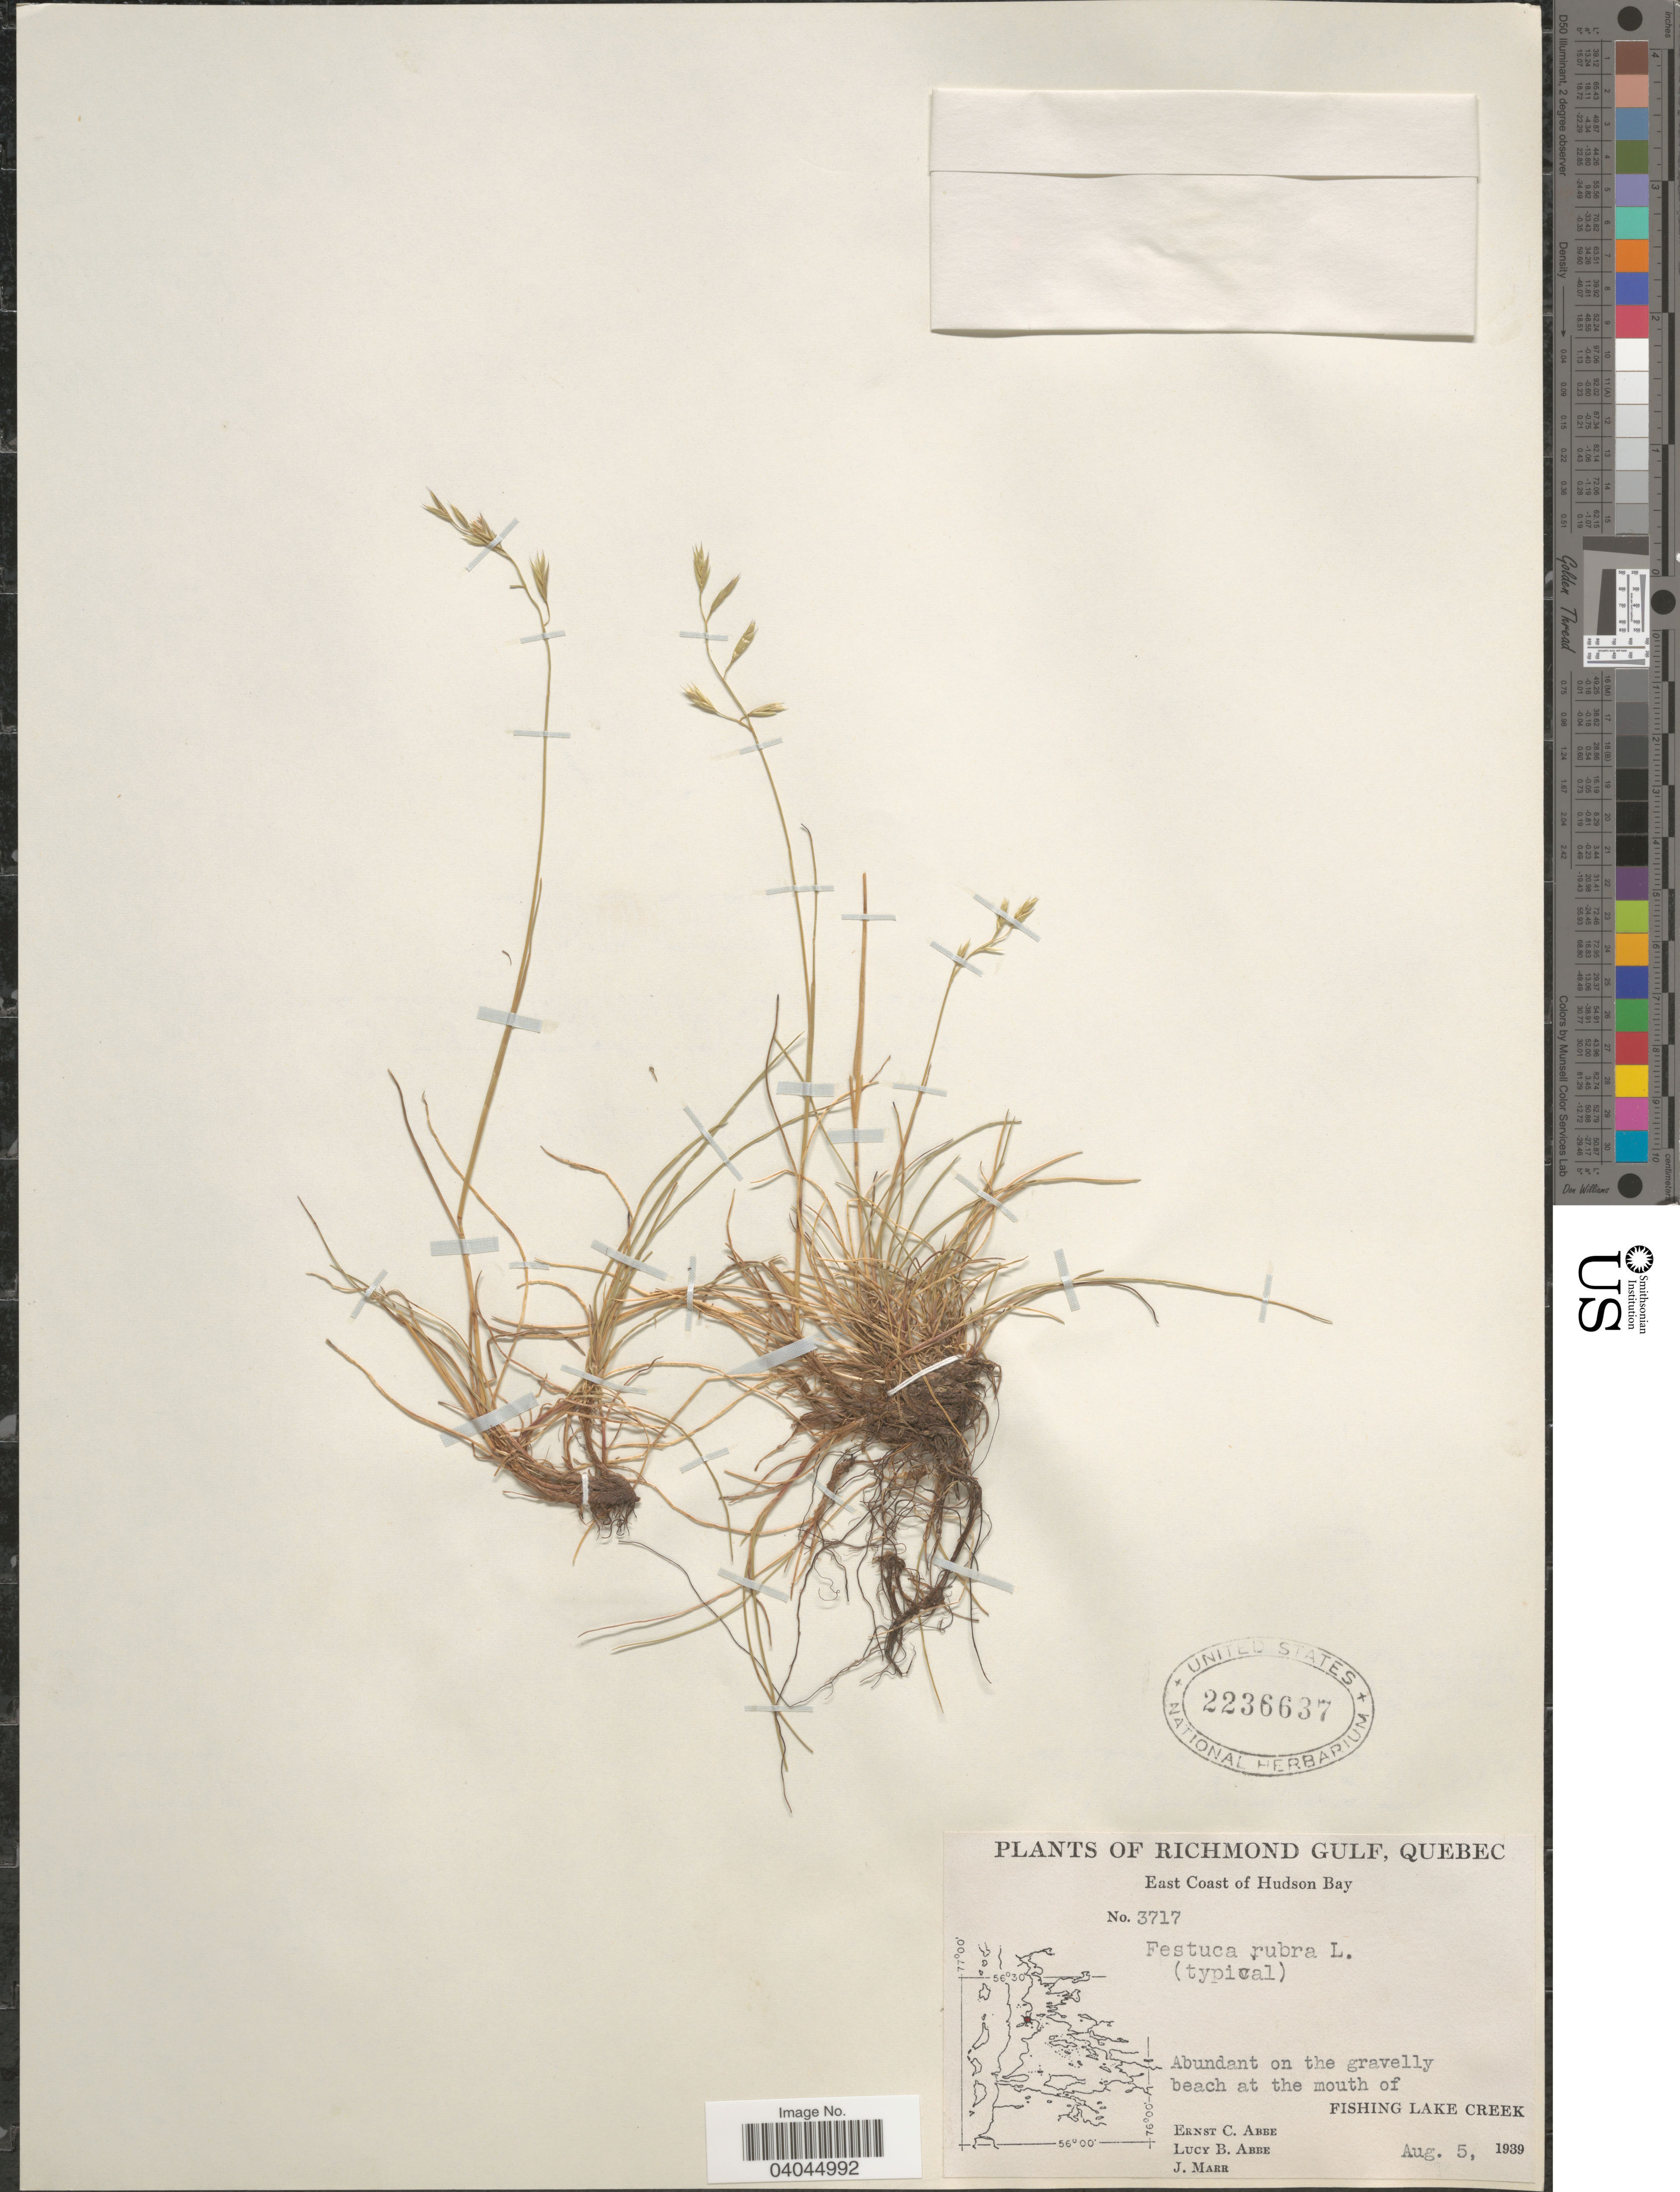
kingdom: Plantae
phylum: Tracheophyta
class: Liliopsida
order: Poales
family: Poaceae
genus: Festuca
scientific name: Festuca rubra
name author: L.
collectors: E. C. Abbe, L. B. Abbe & J. Marr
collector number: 3717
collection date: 1939-08-05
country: Canada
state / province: Quebec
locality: Richmond Gulf. East Coast of Hudson Bay. Abundant on the gravelly beach at the mouth of Fishing Lake Creek.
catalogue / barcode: US 2236637